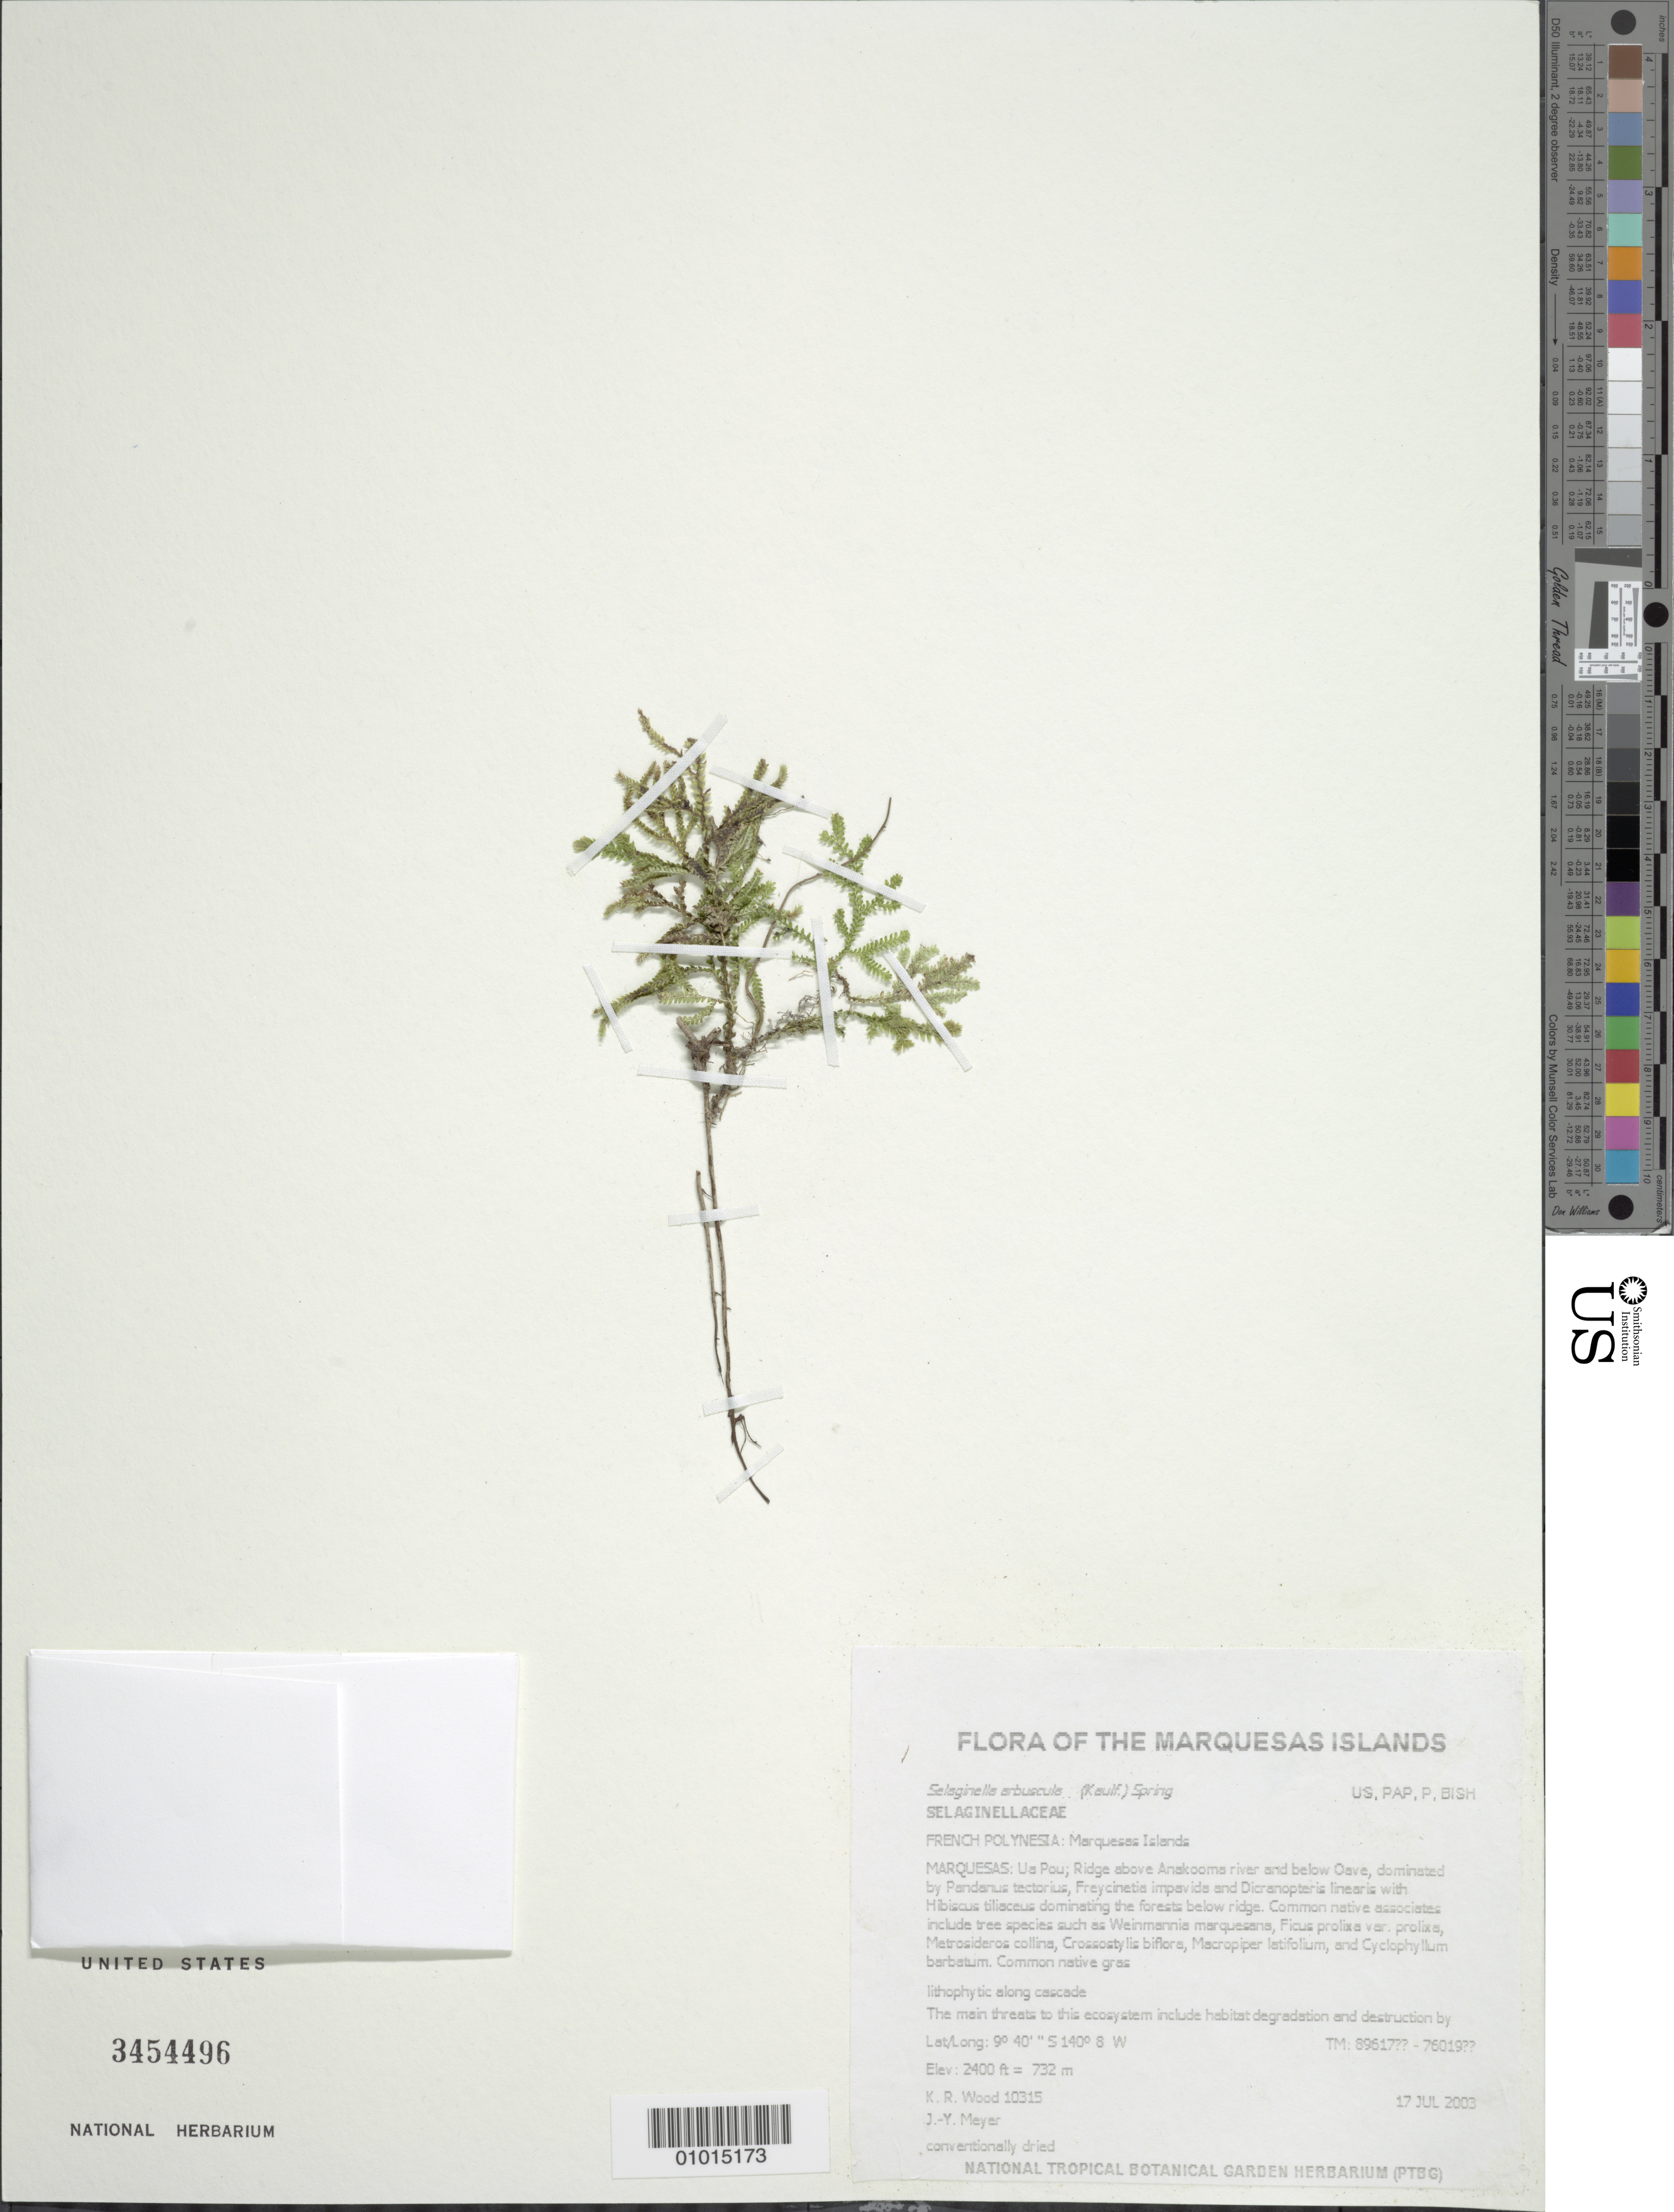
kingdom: Plantae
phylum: Tracheophyta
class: Lycopodiopsida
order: Selaginellales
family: Selaginellaceae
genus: Selaginella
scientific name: Selaginella arbuscula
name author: (Kualf.) Spring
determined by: Smith, Alan R., (UC)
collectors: K. R. Wood & J.-Y. Meyer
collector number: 10315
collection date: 2003-07-17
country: French Polynesia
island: Ua Pou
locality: Ridge above Anakooma river and below Oave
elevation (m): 732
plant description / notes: Habitat degradation and destruction by feral pigs, catastrophic extinction through environmental events, predation by rats that eat seeds, competition with non-native plant taxa such as Psidium guajava, Coffea arabica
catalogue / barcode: US 3454496